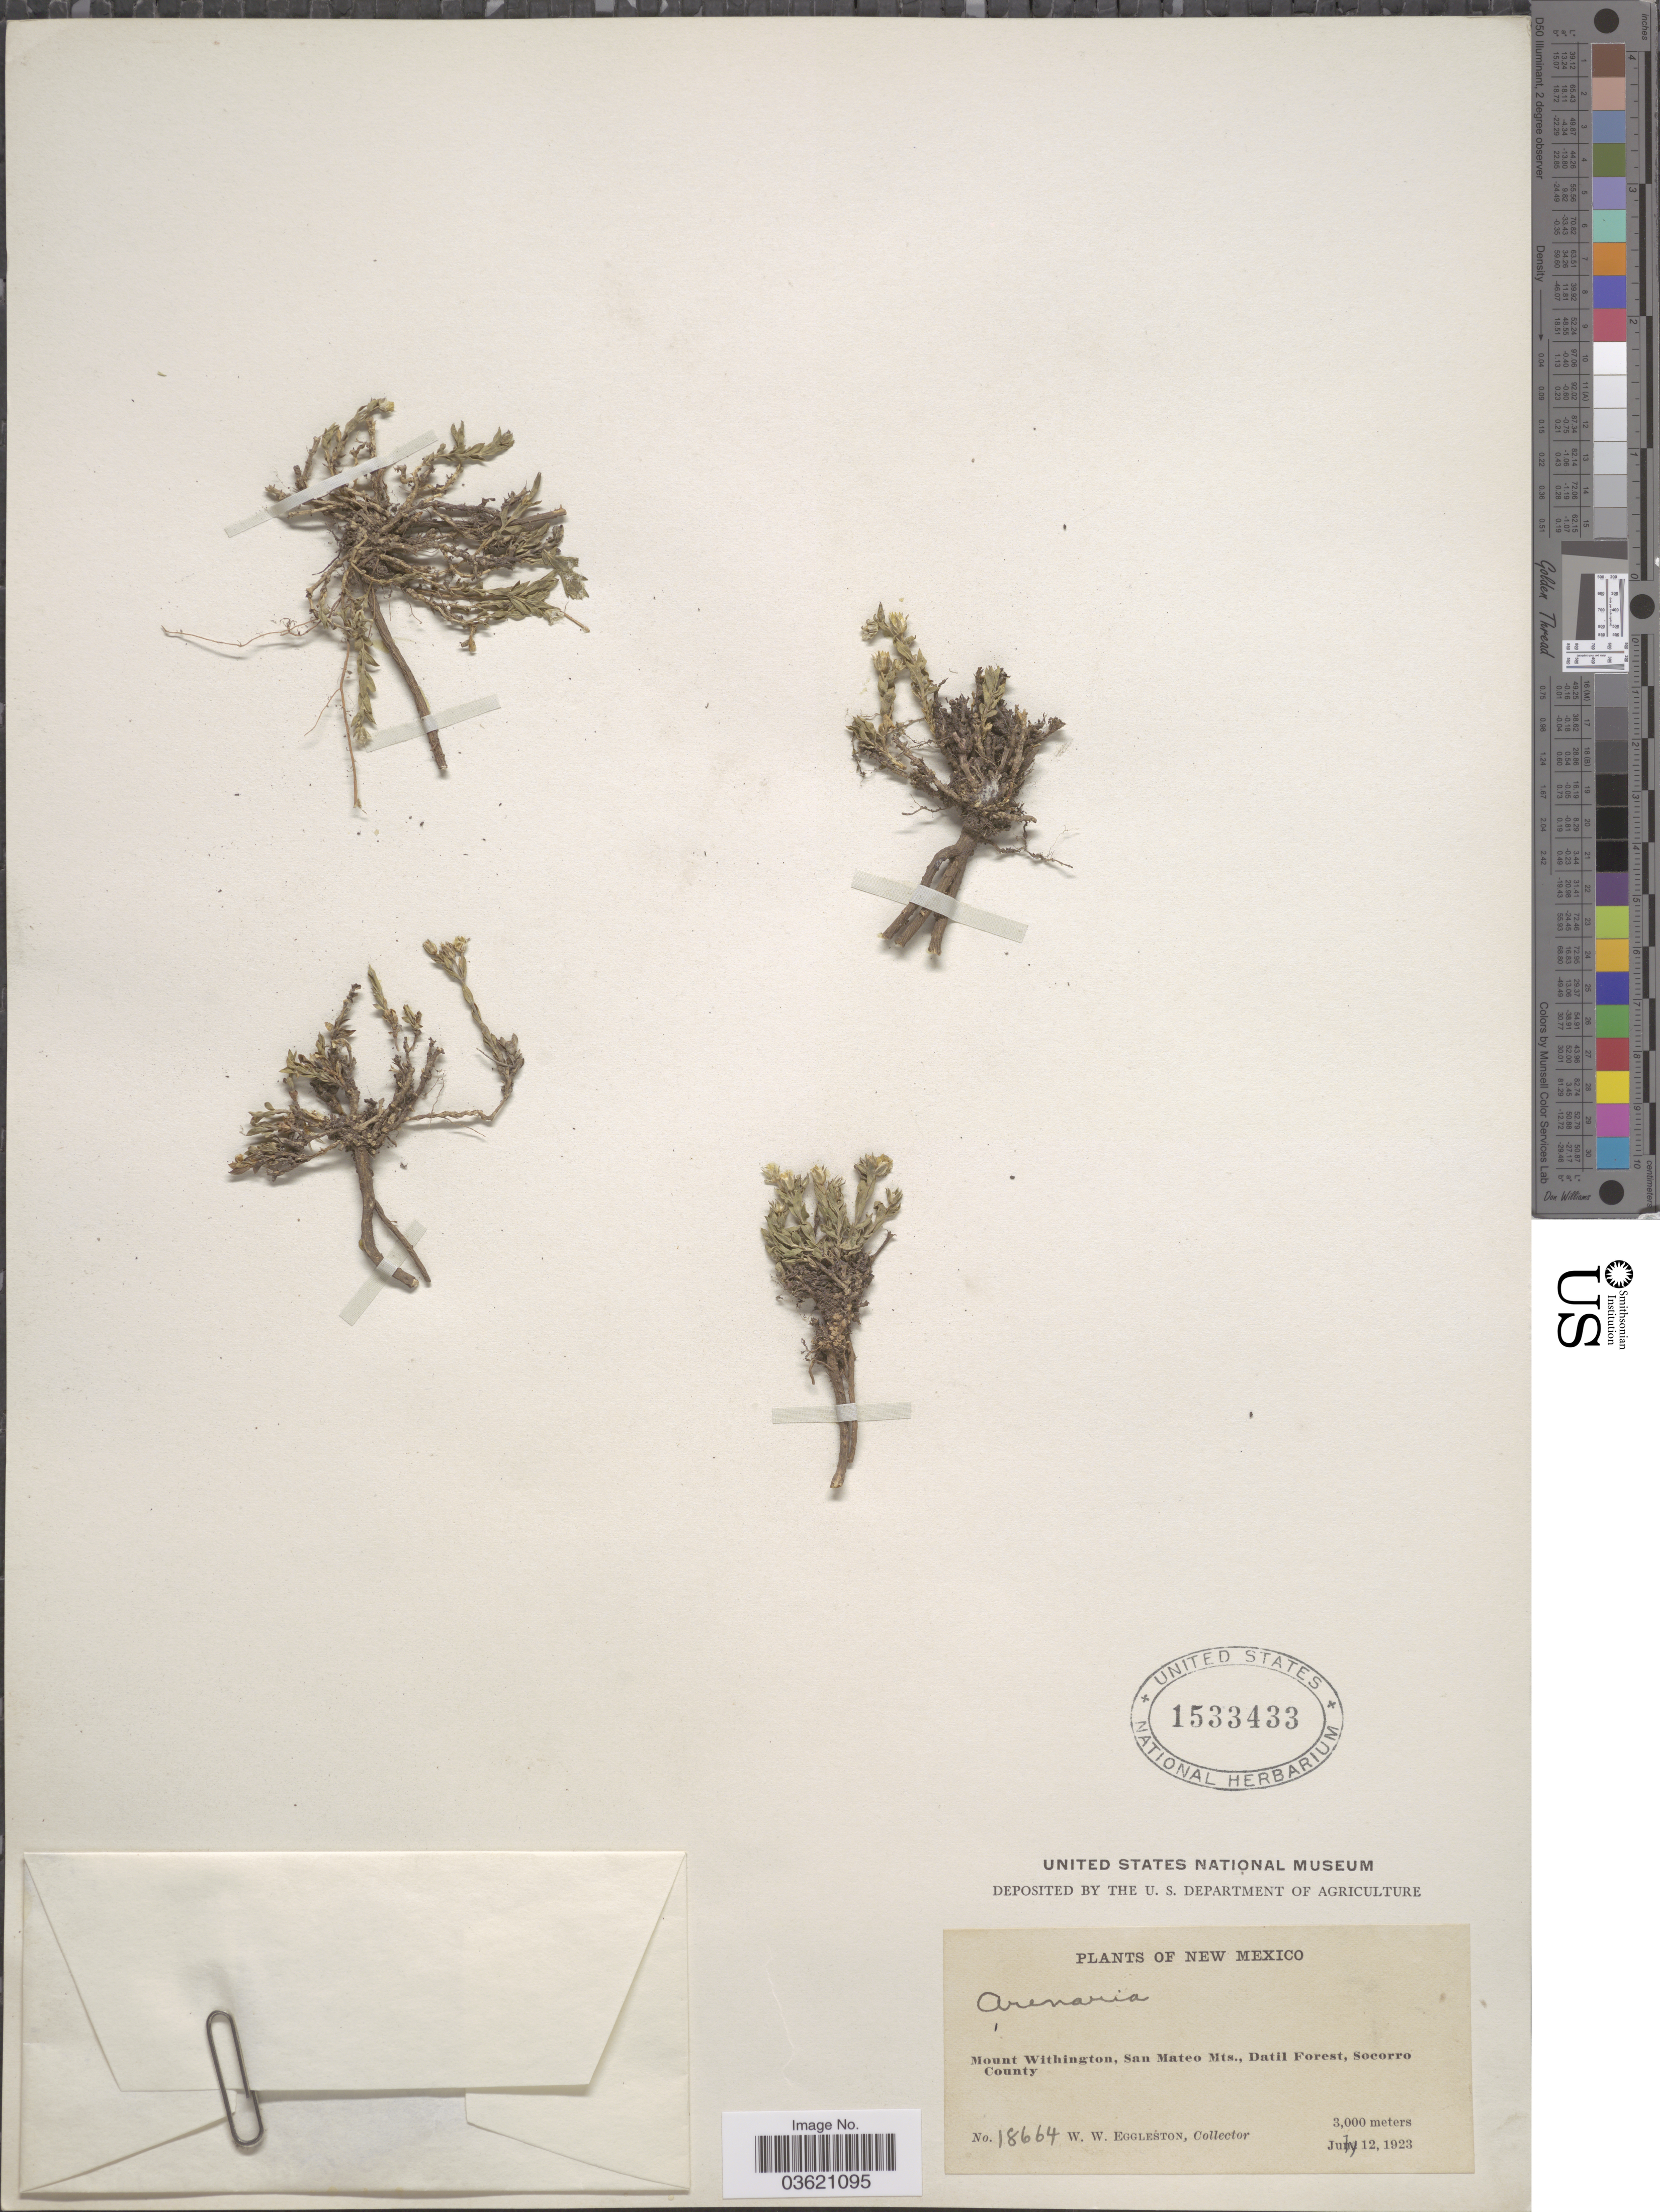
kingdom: Plantae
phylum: Tracheophyta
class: Magnoliopsida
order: Caryophyllales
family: Caryophyllaceae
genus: Arenaria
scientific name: Arenaria saxosa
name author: A. Gray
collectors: W. W. Eggleston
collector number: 18664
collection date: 1923-07-12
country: United States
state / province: New Mexico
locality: Mount Withington, San Mateo Mts., Datil Forest, Socorro County.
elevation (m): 3000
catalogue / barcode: US 1533433